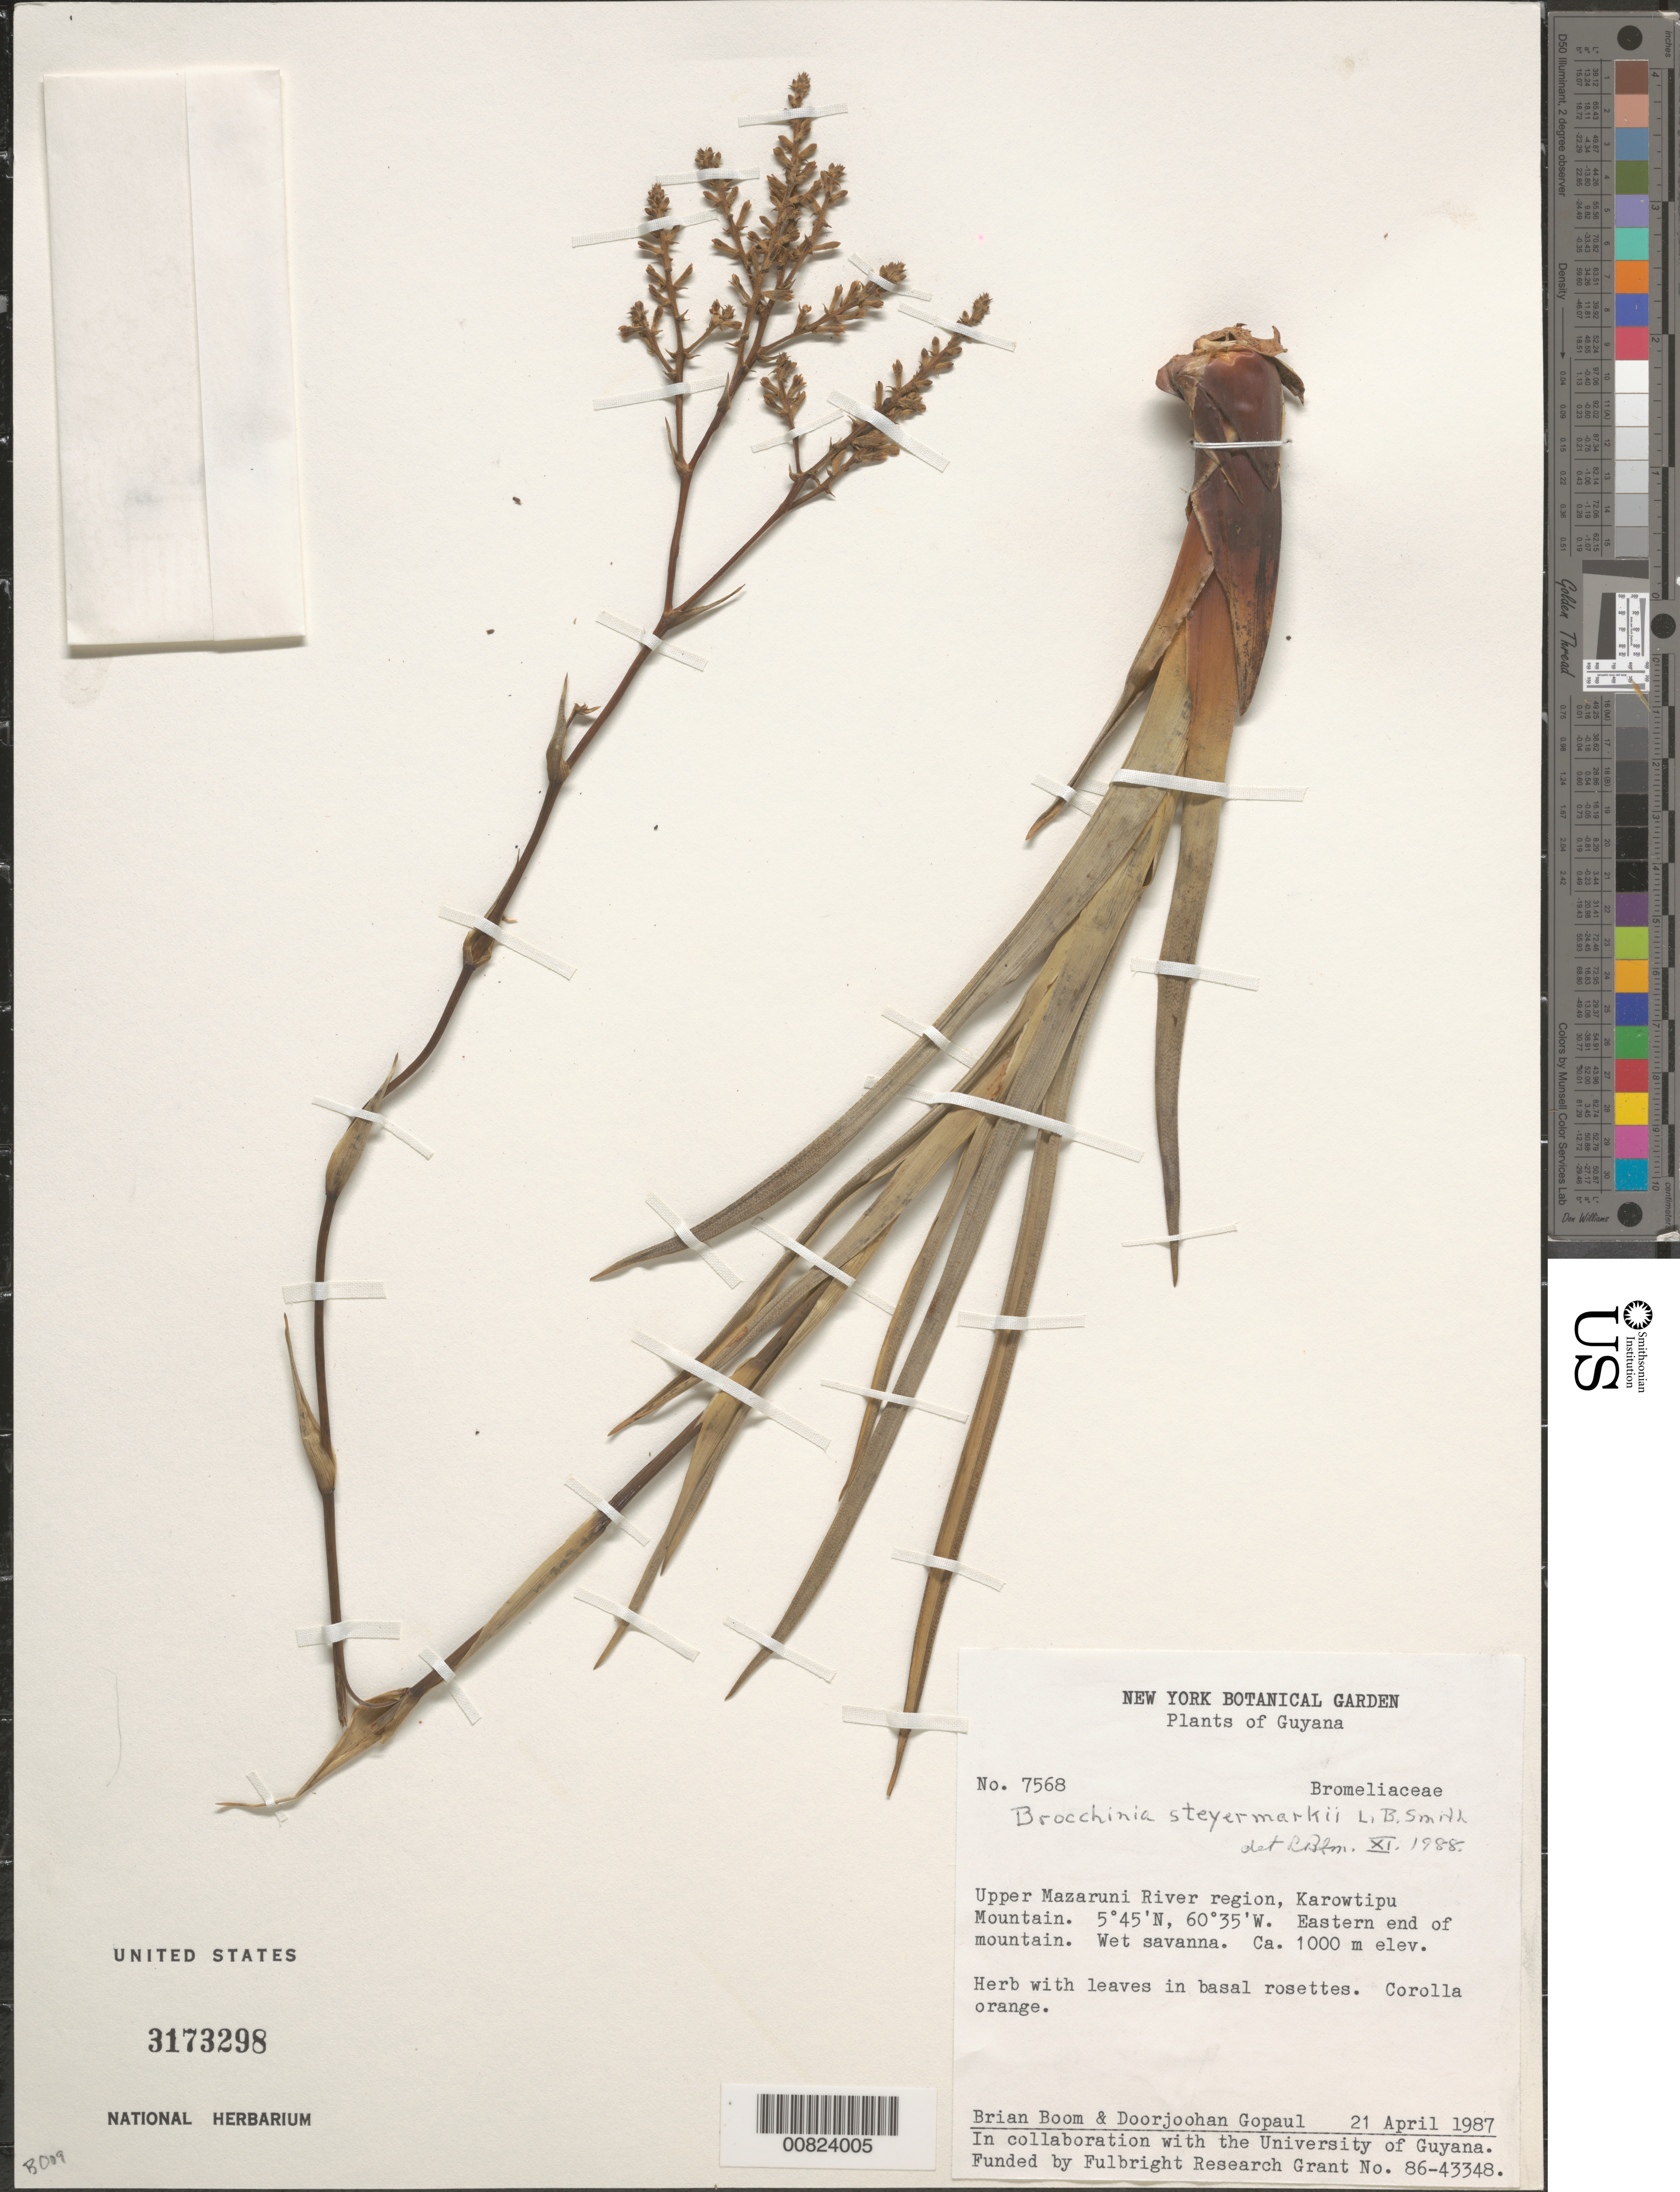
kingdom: Plantae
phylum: Tracheophyta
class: Liliopsida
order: Poales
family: Bromeliaceae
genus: Brocchinia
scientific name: Brocchinia steyermarkii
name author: L.B. Sm.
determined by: Smith, Lyman B., (US), NMNH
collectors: B. M. Boom & D. Gopaul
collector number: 7568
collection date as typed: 21-Apr-87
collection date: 1987-04-21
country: Guyana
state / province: Cuyuni-Mazaruni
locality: Karowtipu Mt., upper Mazaruni R. region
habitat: Wet savanna, E end of Mt.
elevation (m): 1000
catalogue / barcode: US 3173298